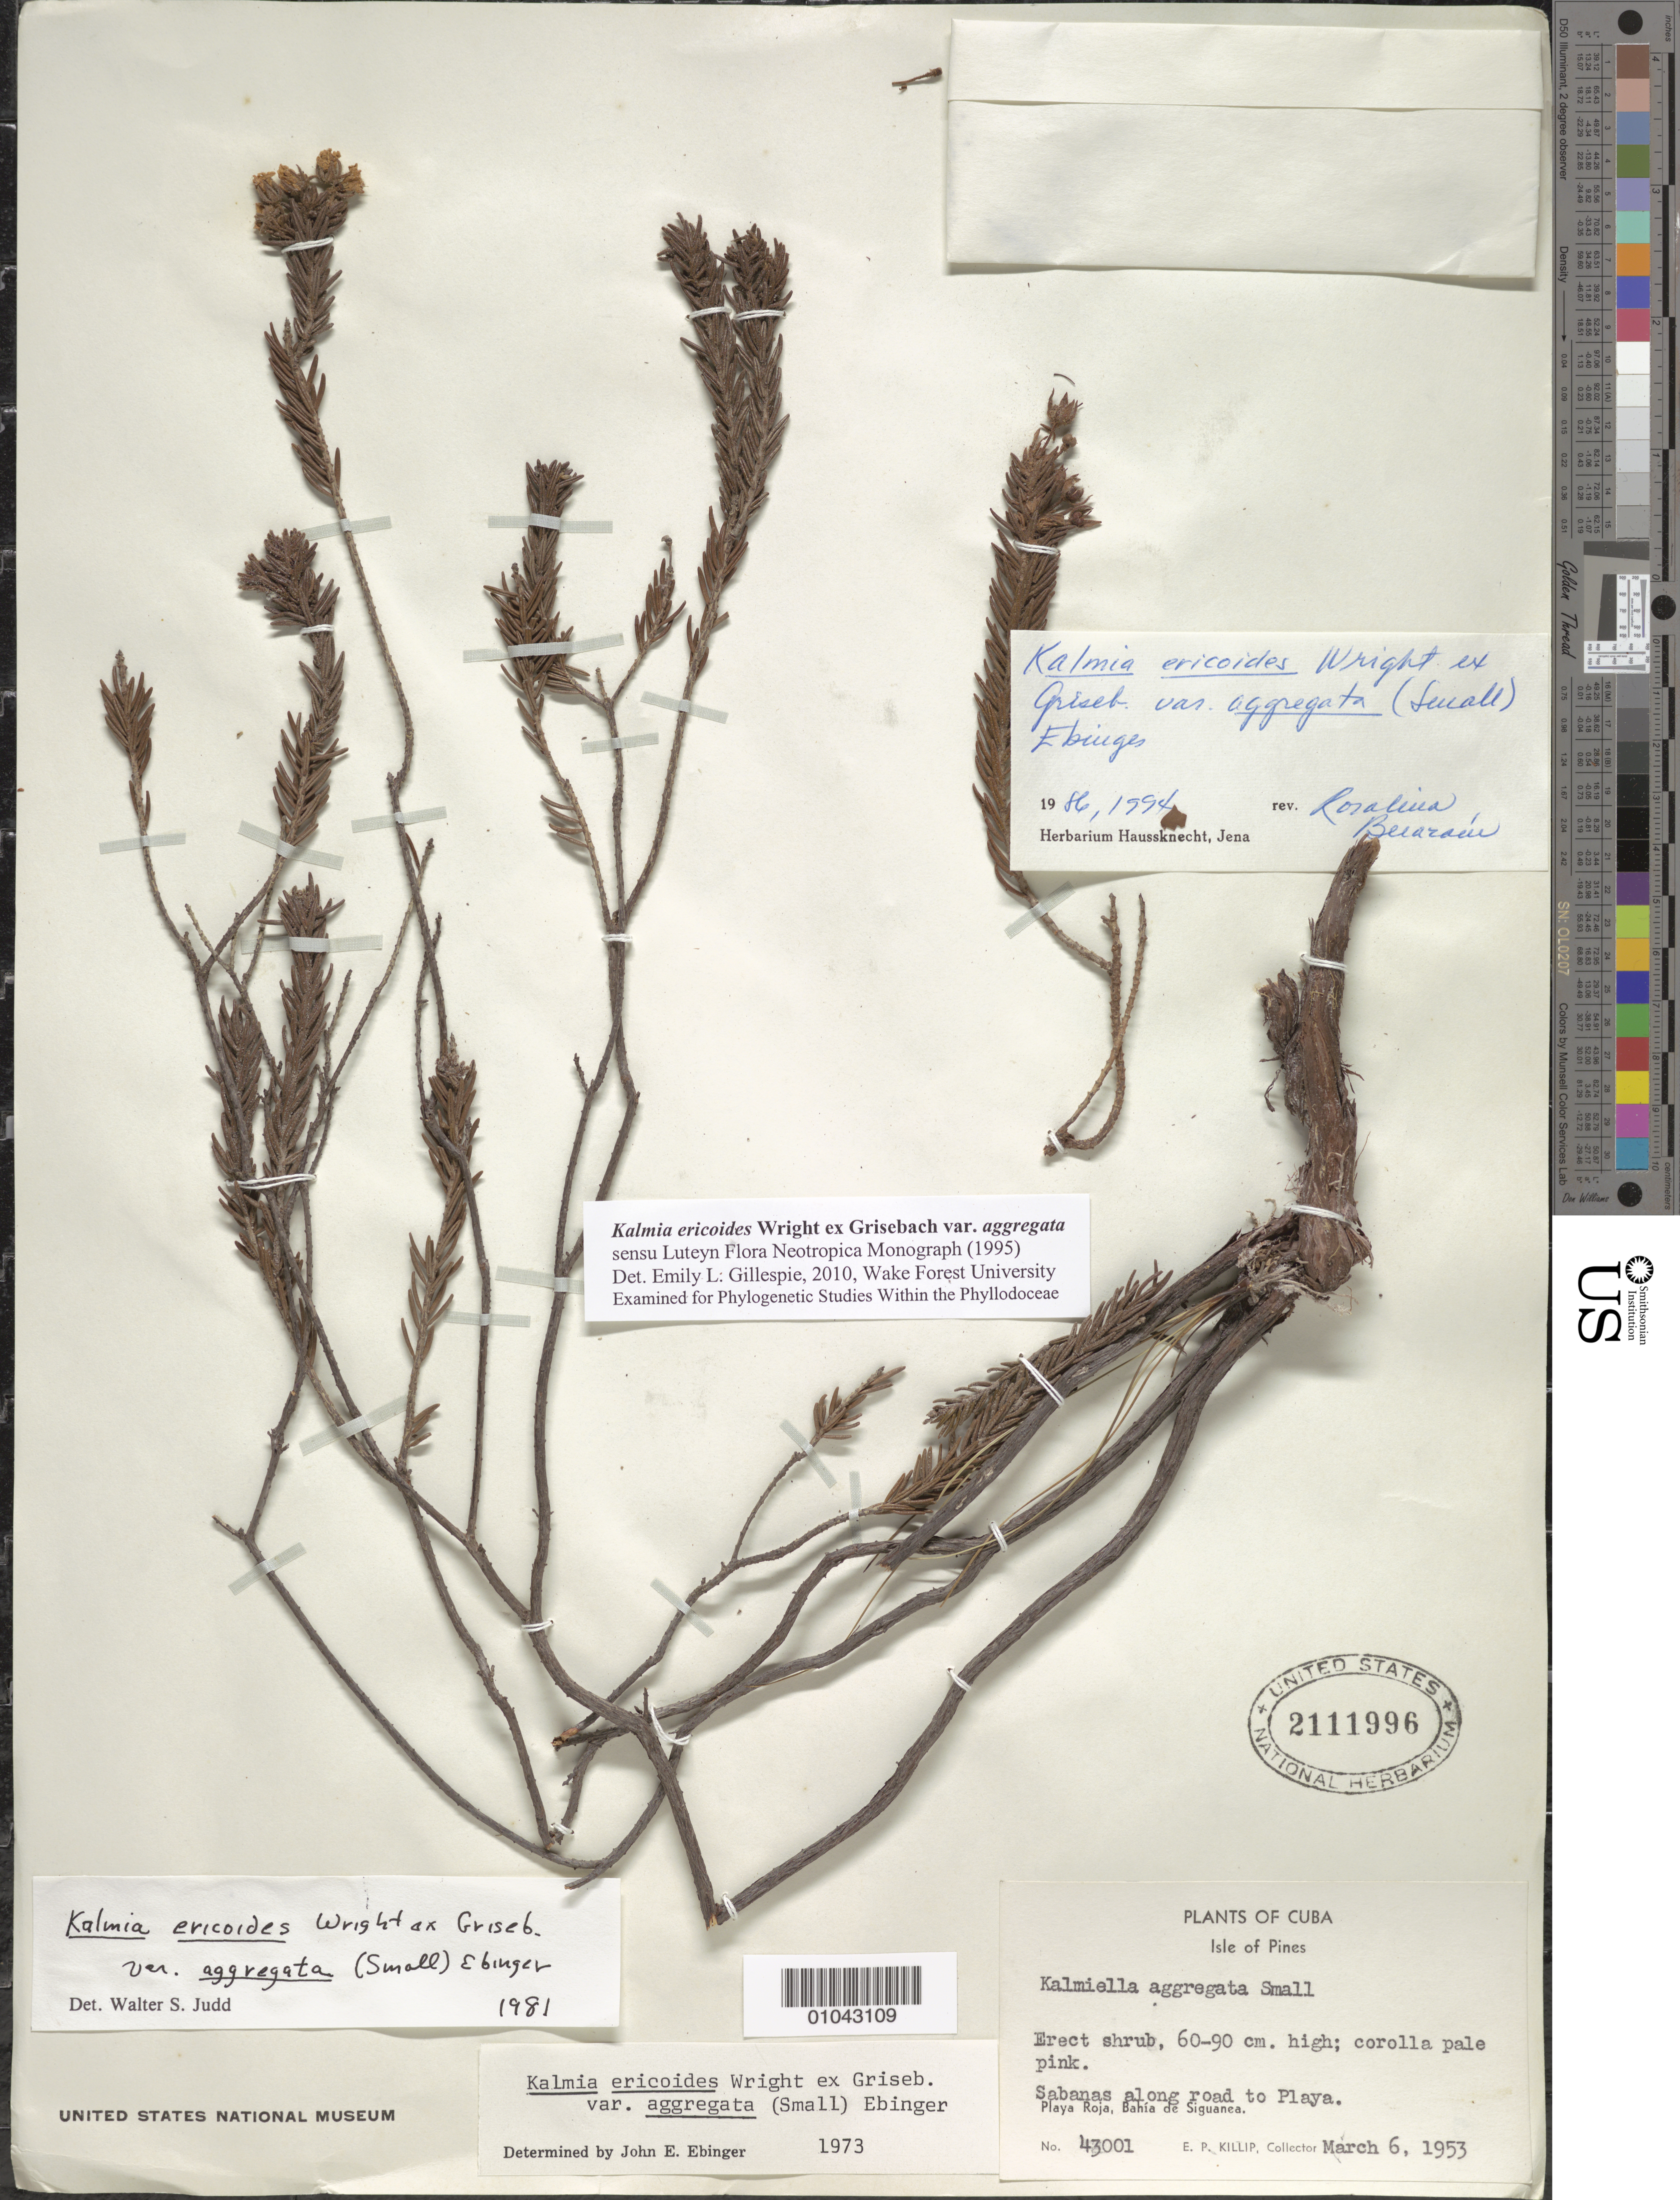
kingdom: Plantae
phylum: Tracheophyta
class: Magnoliopsida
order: Ericales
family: Ericaceae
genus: Kalmia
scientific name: Kalmia ericoides var. aggregata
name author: (Small) Ebinger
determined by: Judd, Walter S.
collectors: E. P. Killip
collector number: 43001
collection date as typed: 06 Mar 1953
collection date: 1953-03-06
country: Cuba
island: Isla de la Juventud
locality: Playa Roja, Bahia de Siguanea, along road to Playa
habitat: Sabanas along road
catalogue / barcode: US 2111996